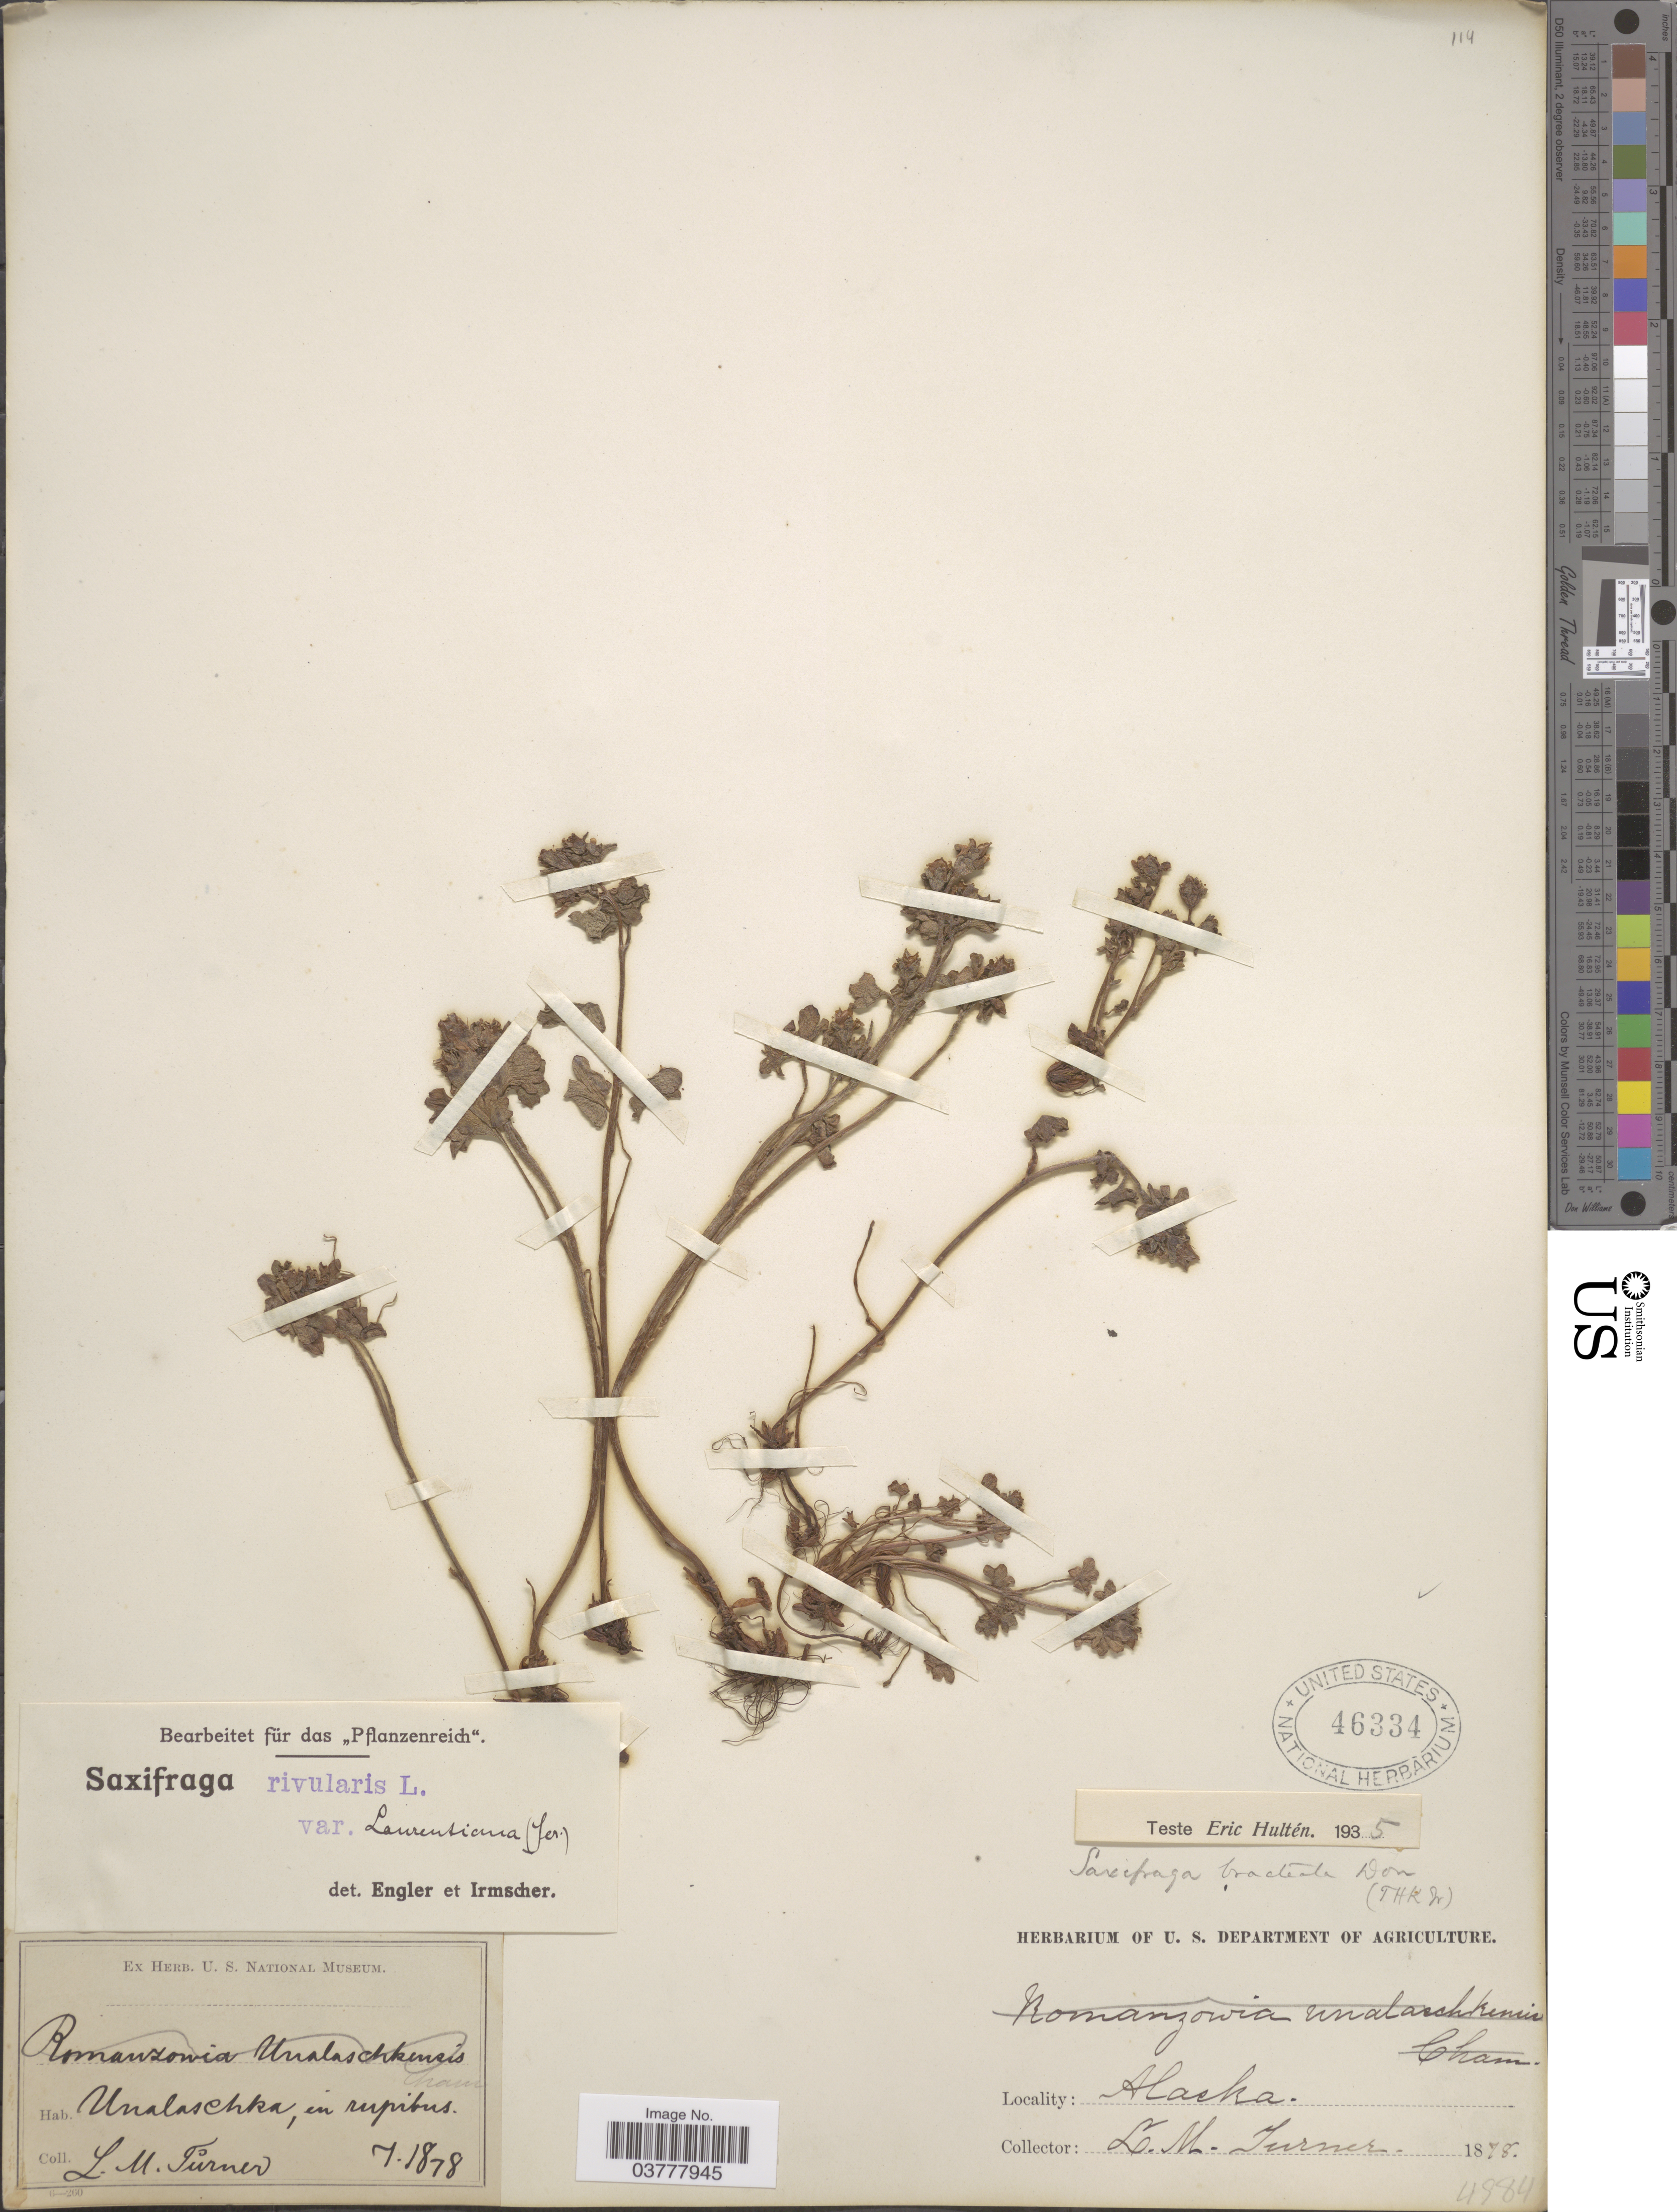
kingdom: Plantae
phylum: Tracheophyta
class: Magnoliopsida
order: Saxifragales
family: Saxifragaceae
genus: Saxifraga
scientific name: Saxifraga bracteata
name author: D. Don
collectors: L. M. Turner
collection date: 1878-07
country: United States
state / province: Alaska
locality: Unalachka, in rupibus.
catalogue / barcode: US 46334